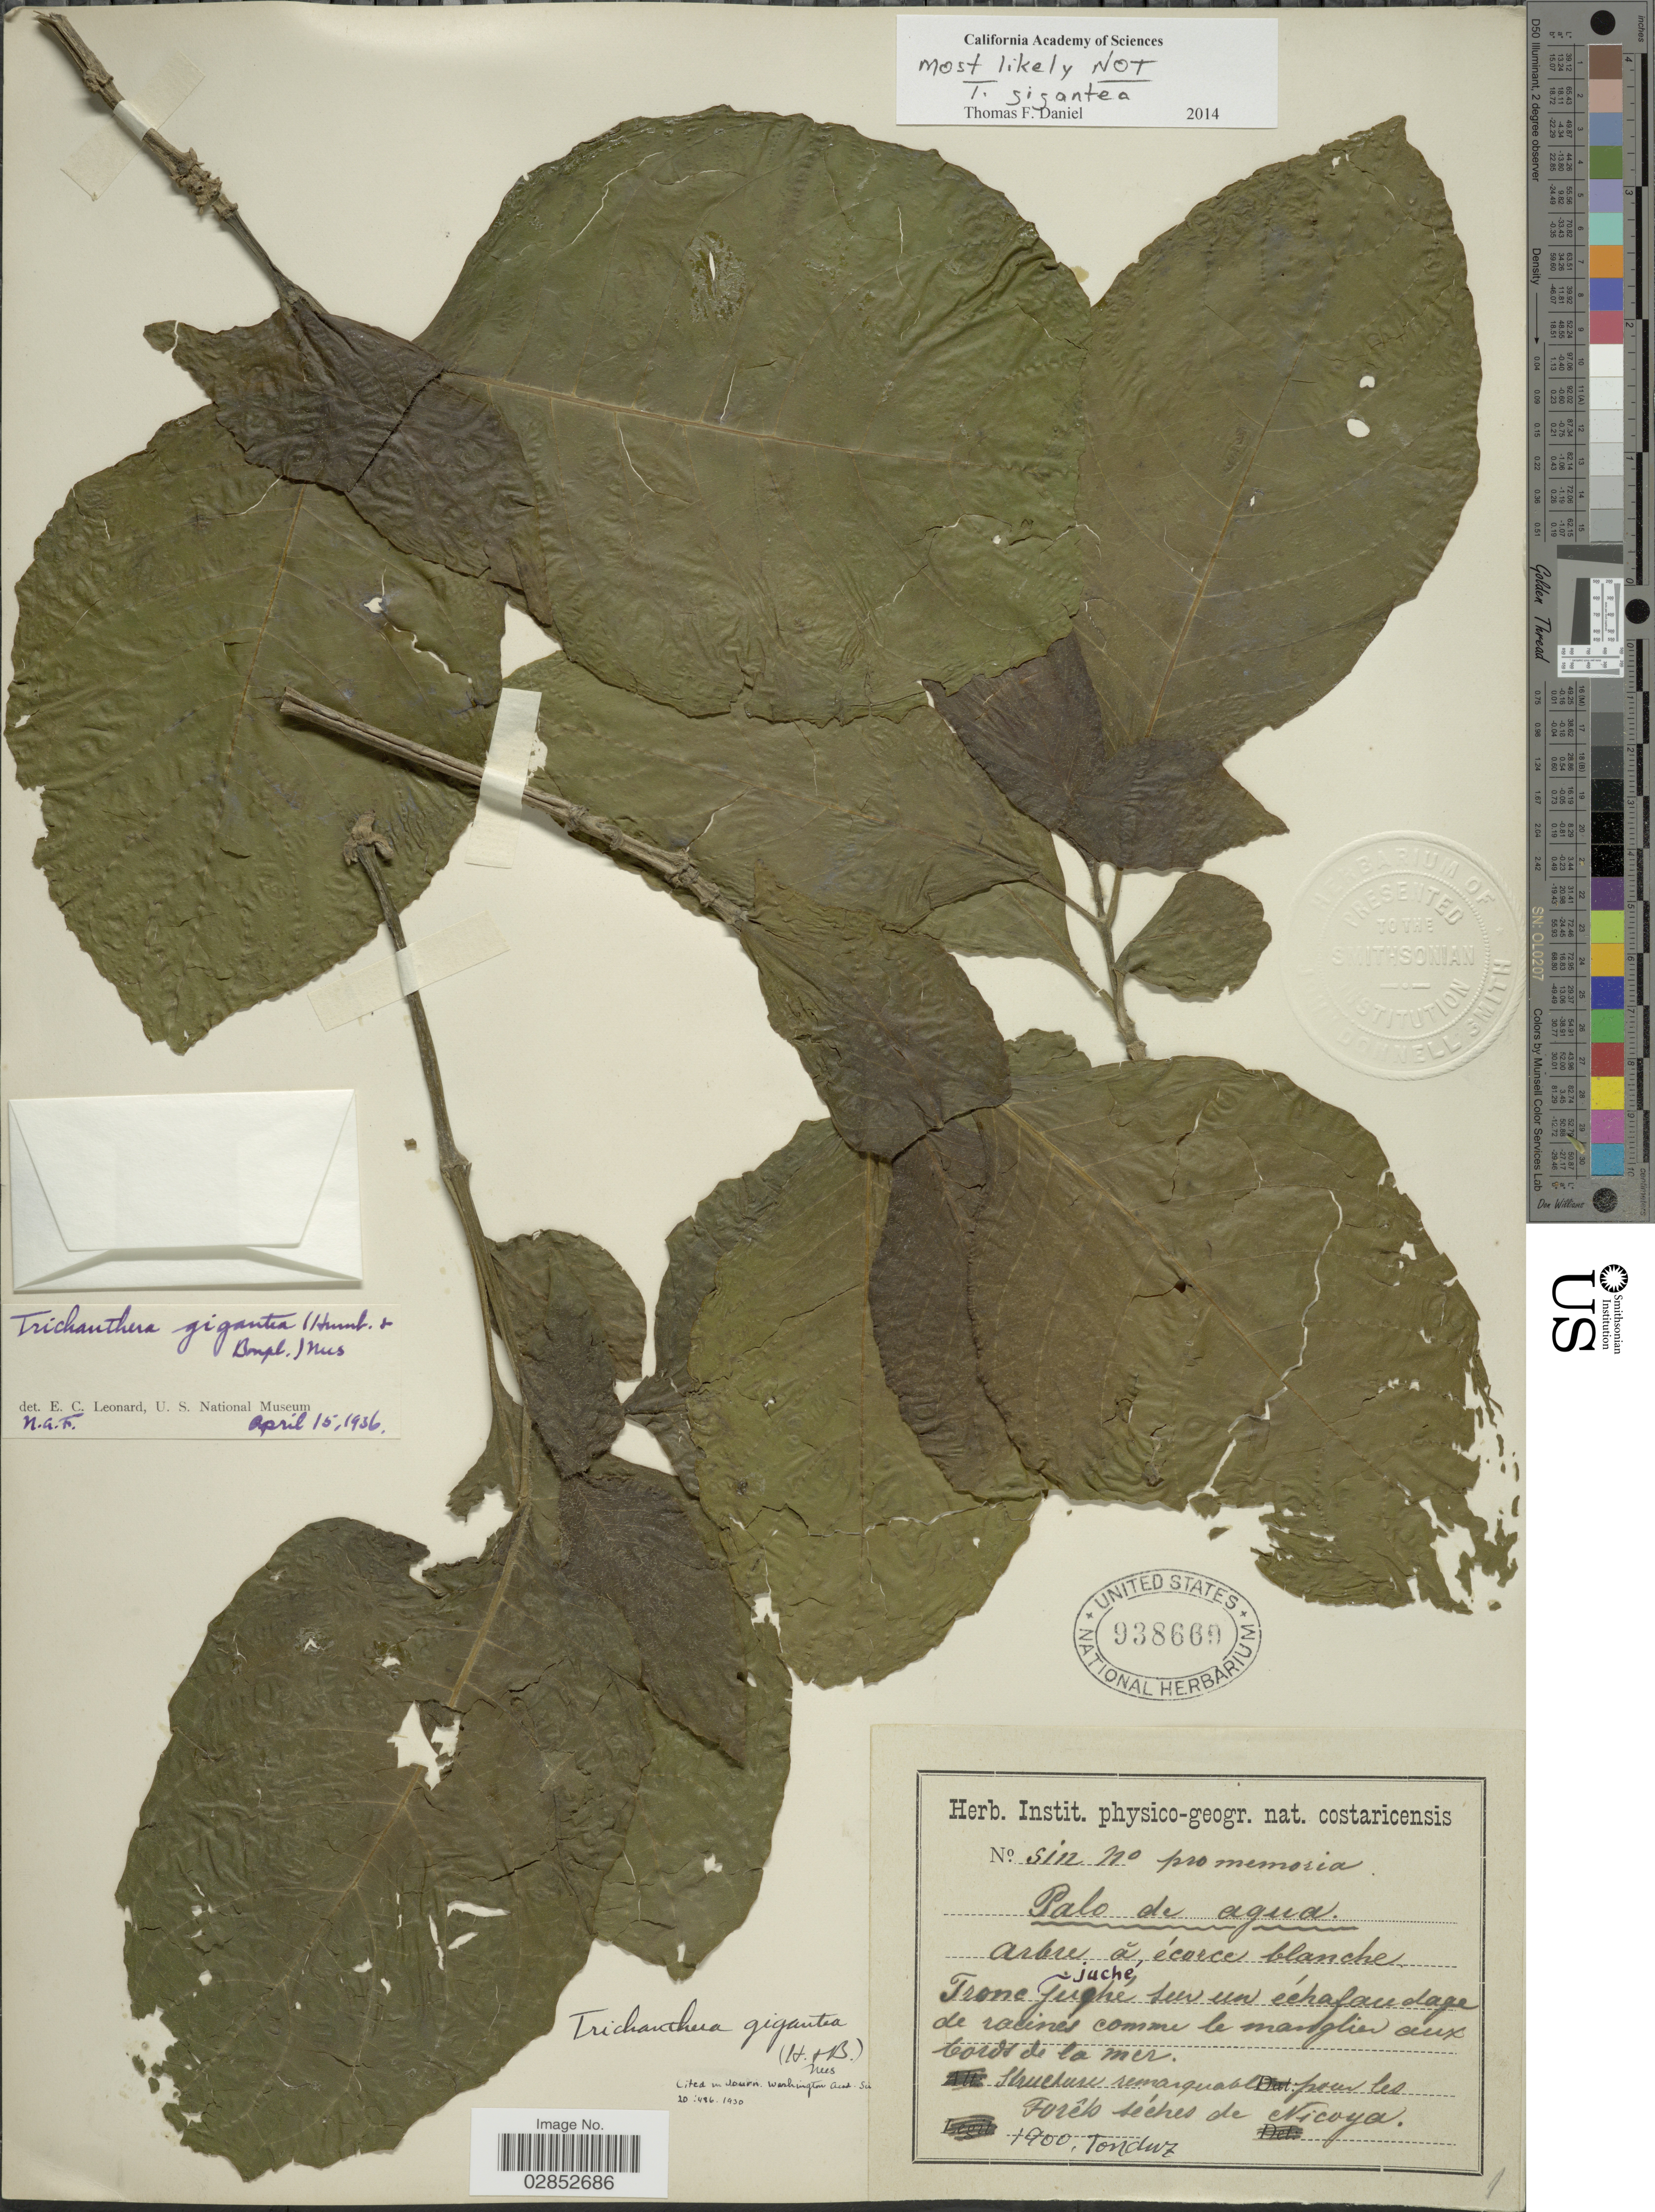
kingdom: Plantae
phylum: Tracheophyta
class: Magnoliopsida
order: Lamiales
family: Acanthaceae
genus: Trichanthera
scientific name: Trichanthera gigantea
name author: (Bonpl.) Nees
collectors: Tonduz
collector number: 1900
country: Costa Rica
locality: Palo de agua, Forêts séches de Nicoya.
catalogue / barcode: US 938669